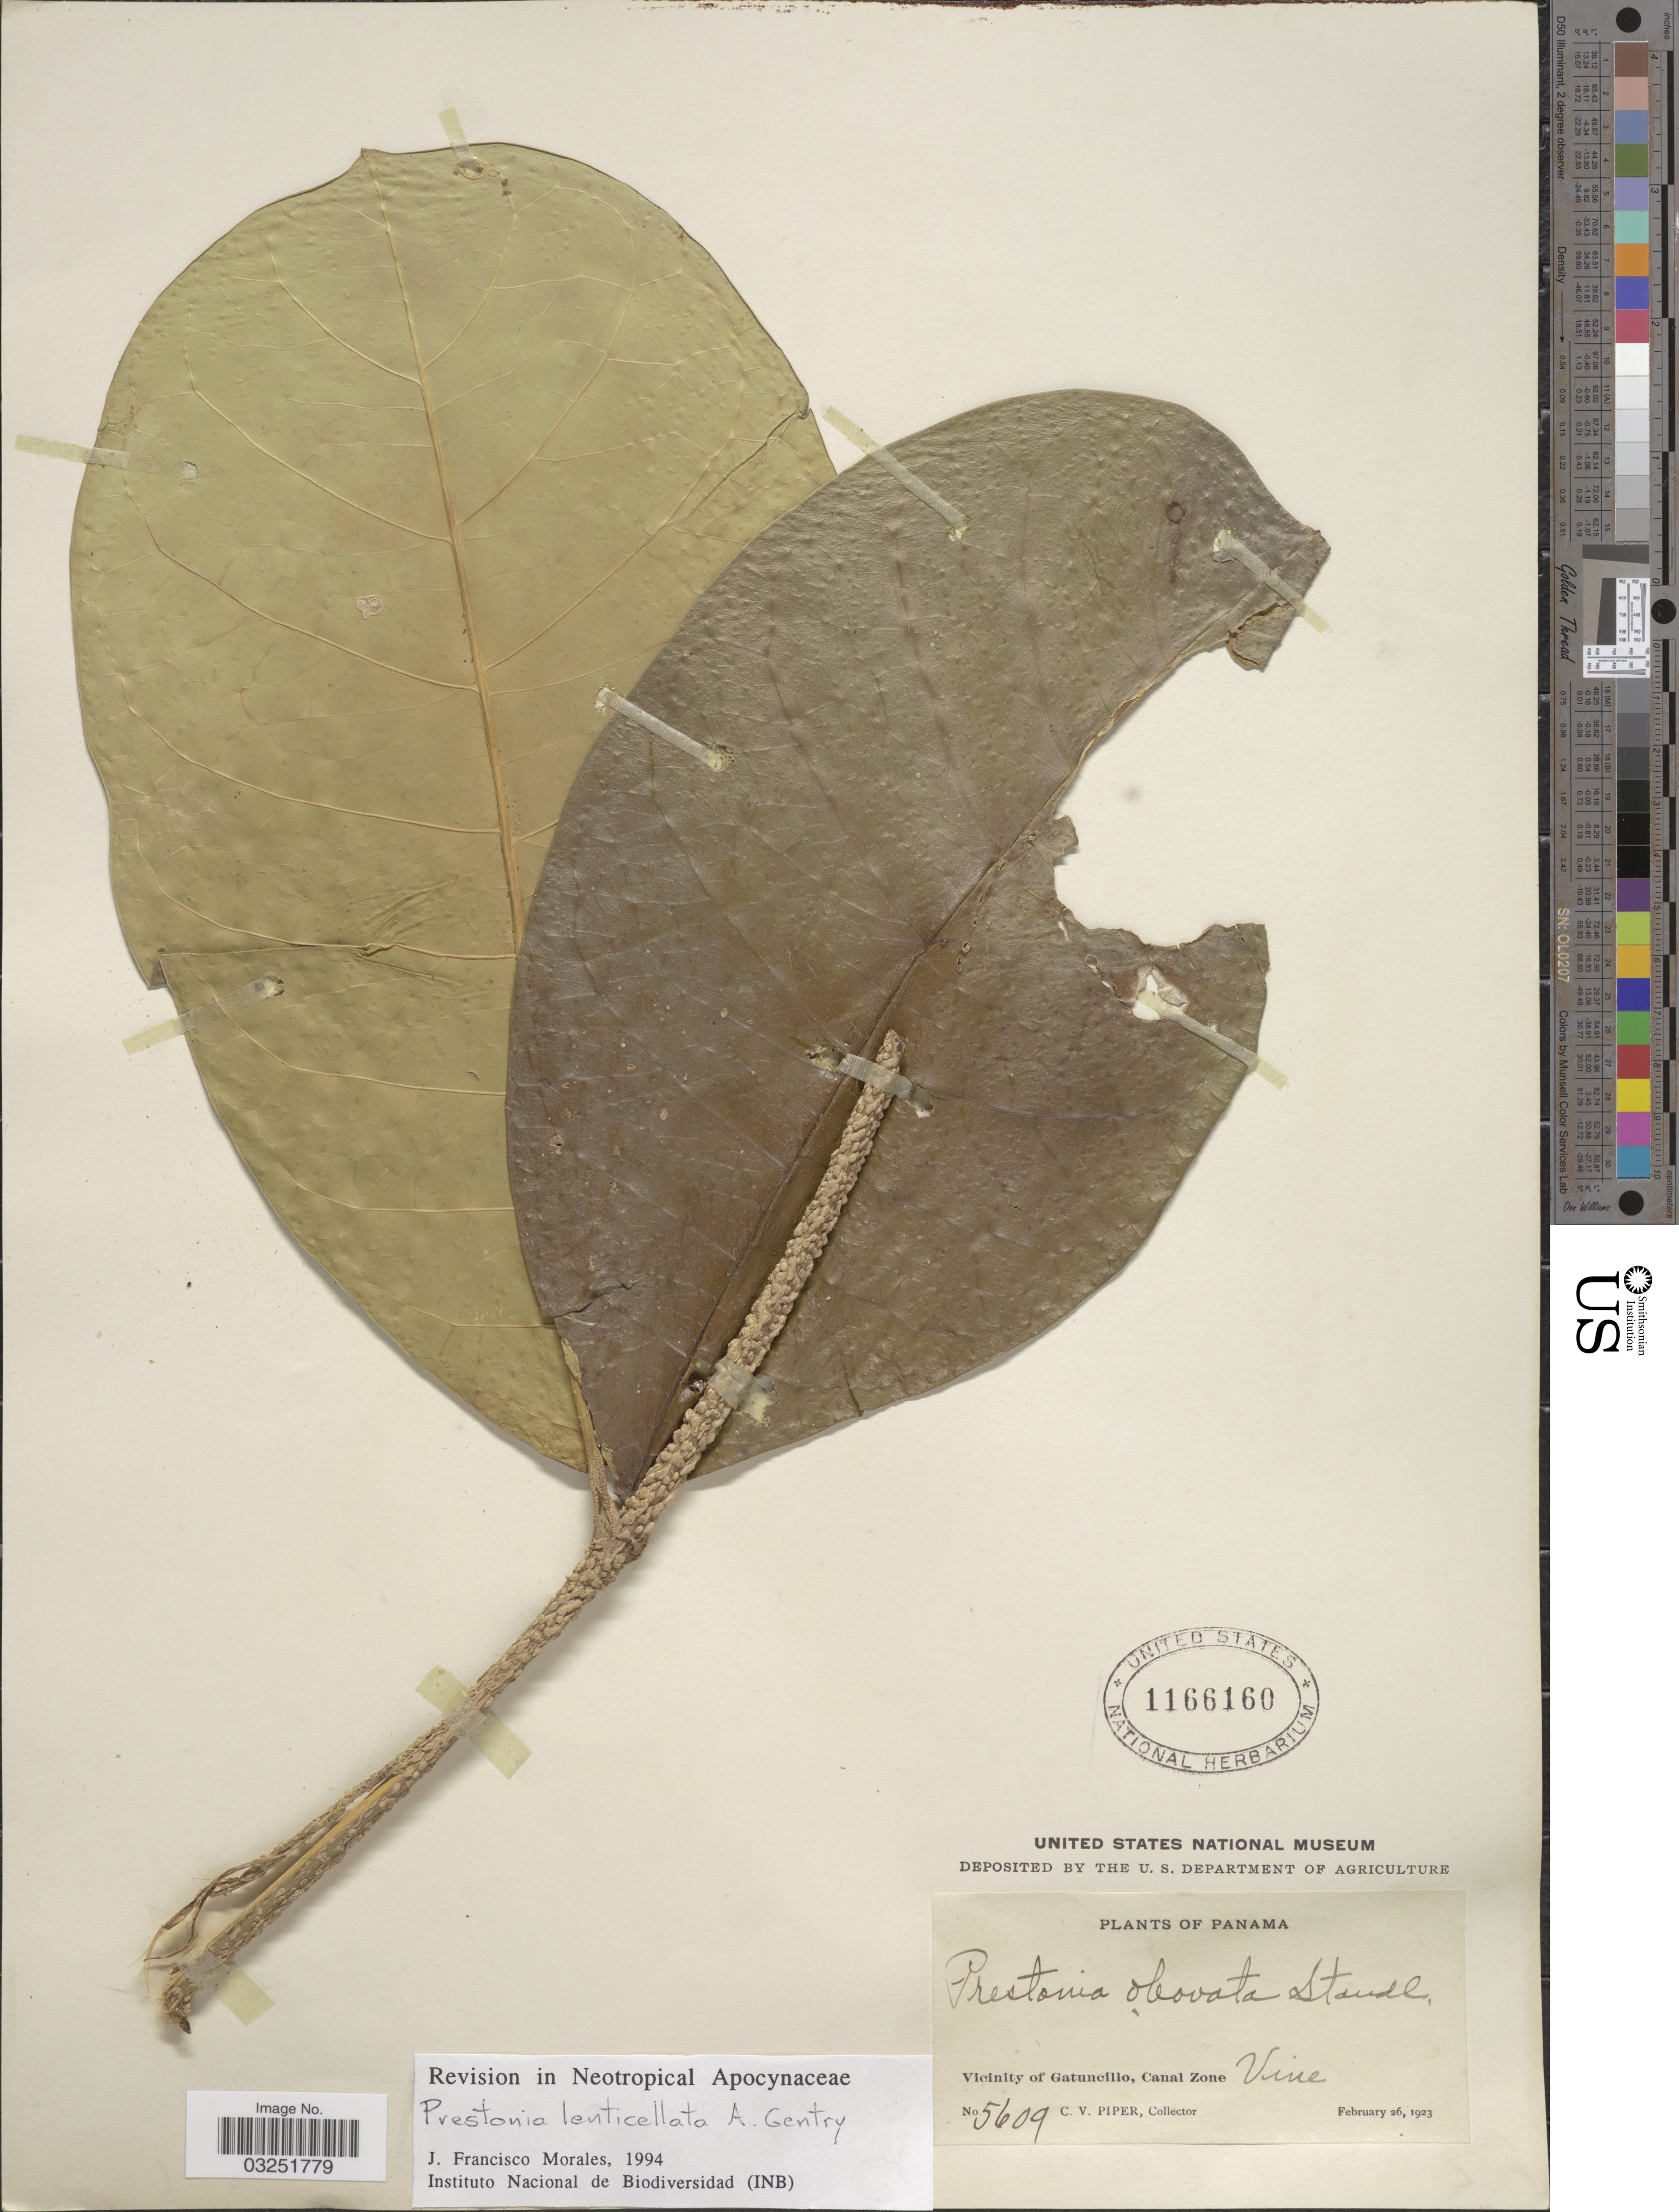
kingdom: Plantae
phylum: Tracheophyta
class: Magnoliopsida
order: Gentianales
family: Apocynaceae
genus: Prestonia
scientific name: Prestonia obovata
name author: Standl.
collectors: C. V. Piper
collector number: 5609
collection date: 1923-02-26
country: Panama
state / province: Colón / Panamá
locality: Vicinity of Gatuncillo, Canal Zone.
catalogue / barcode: US 1166160